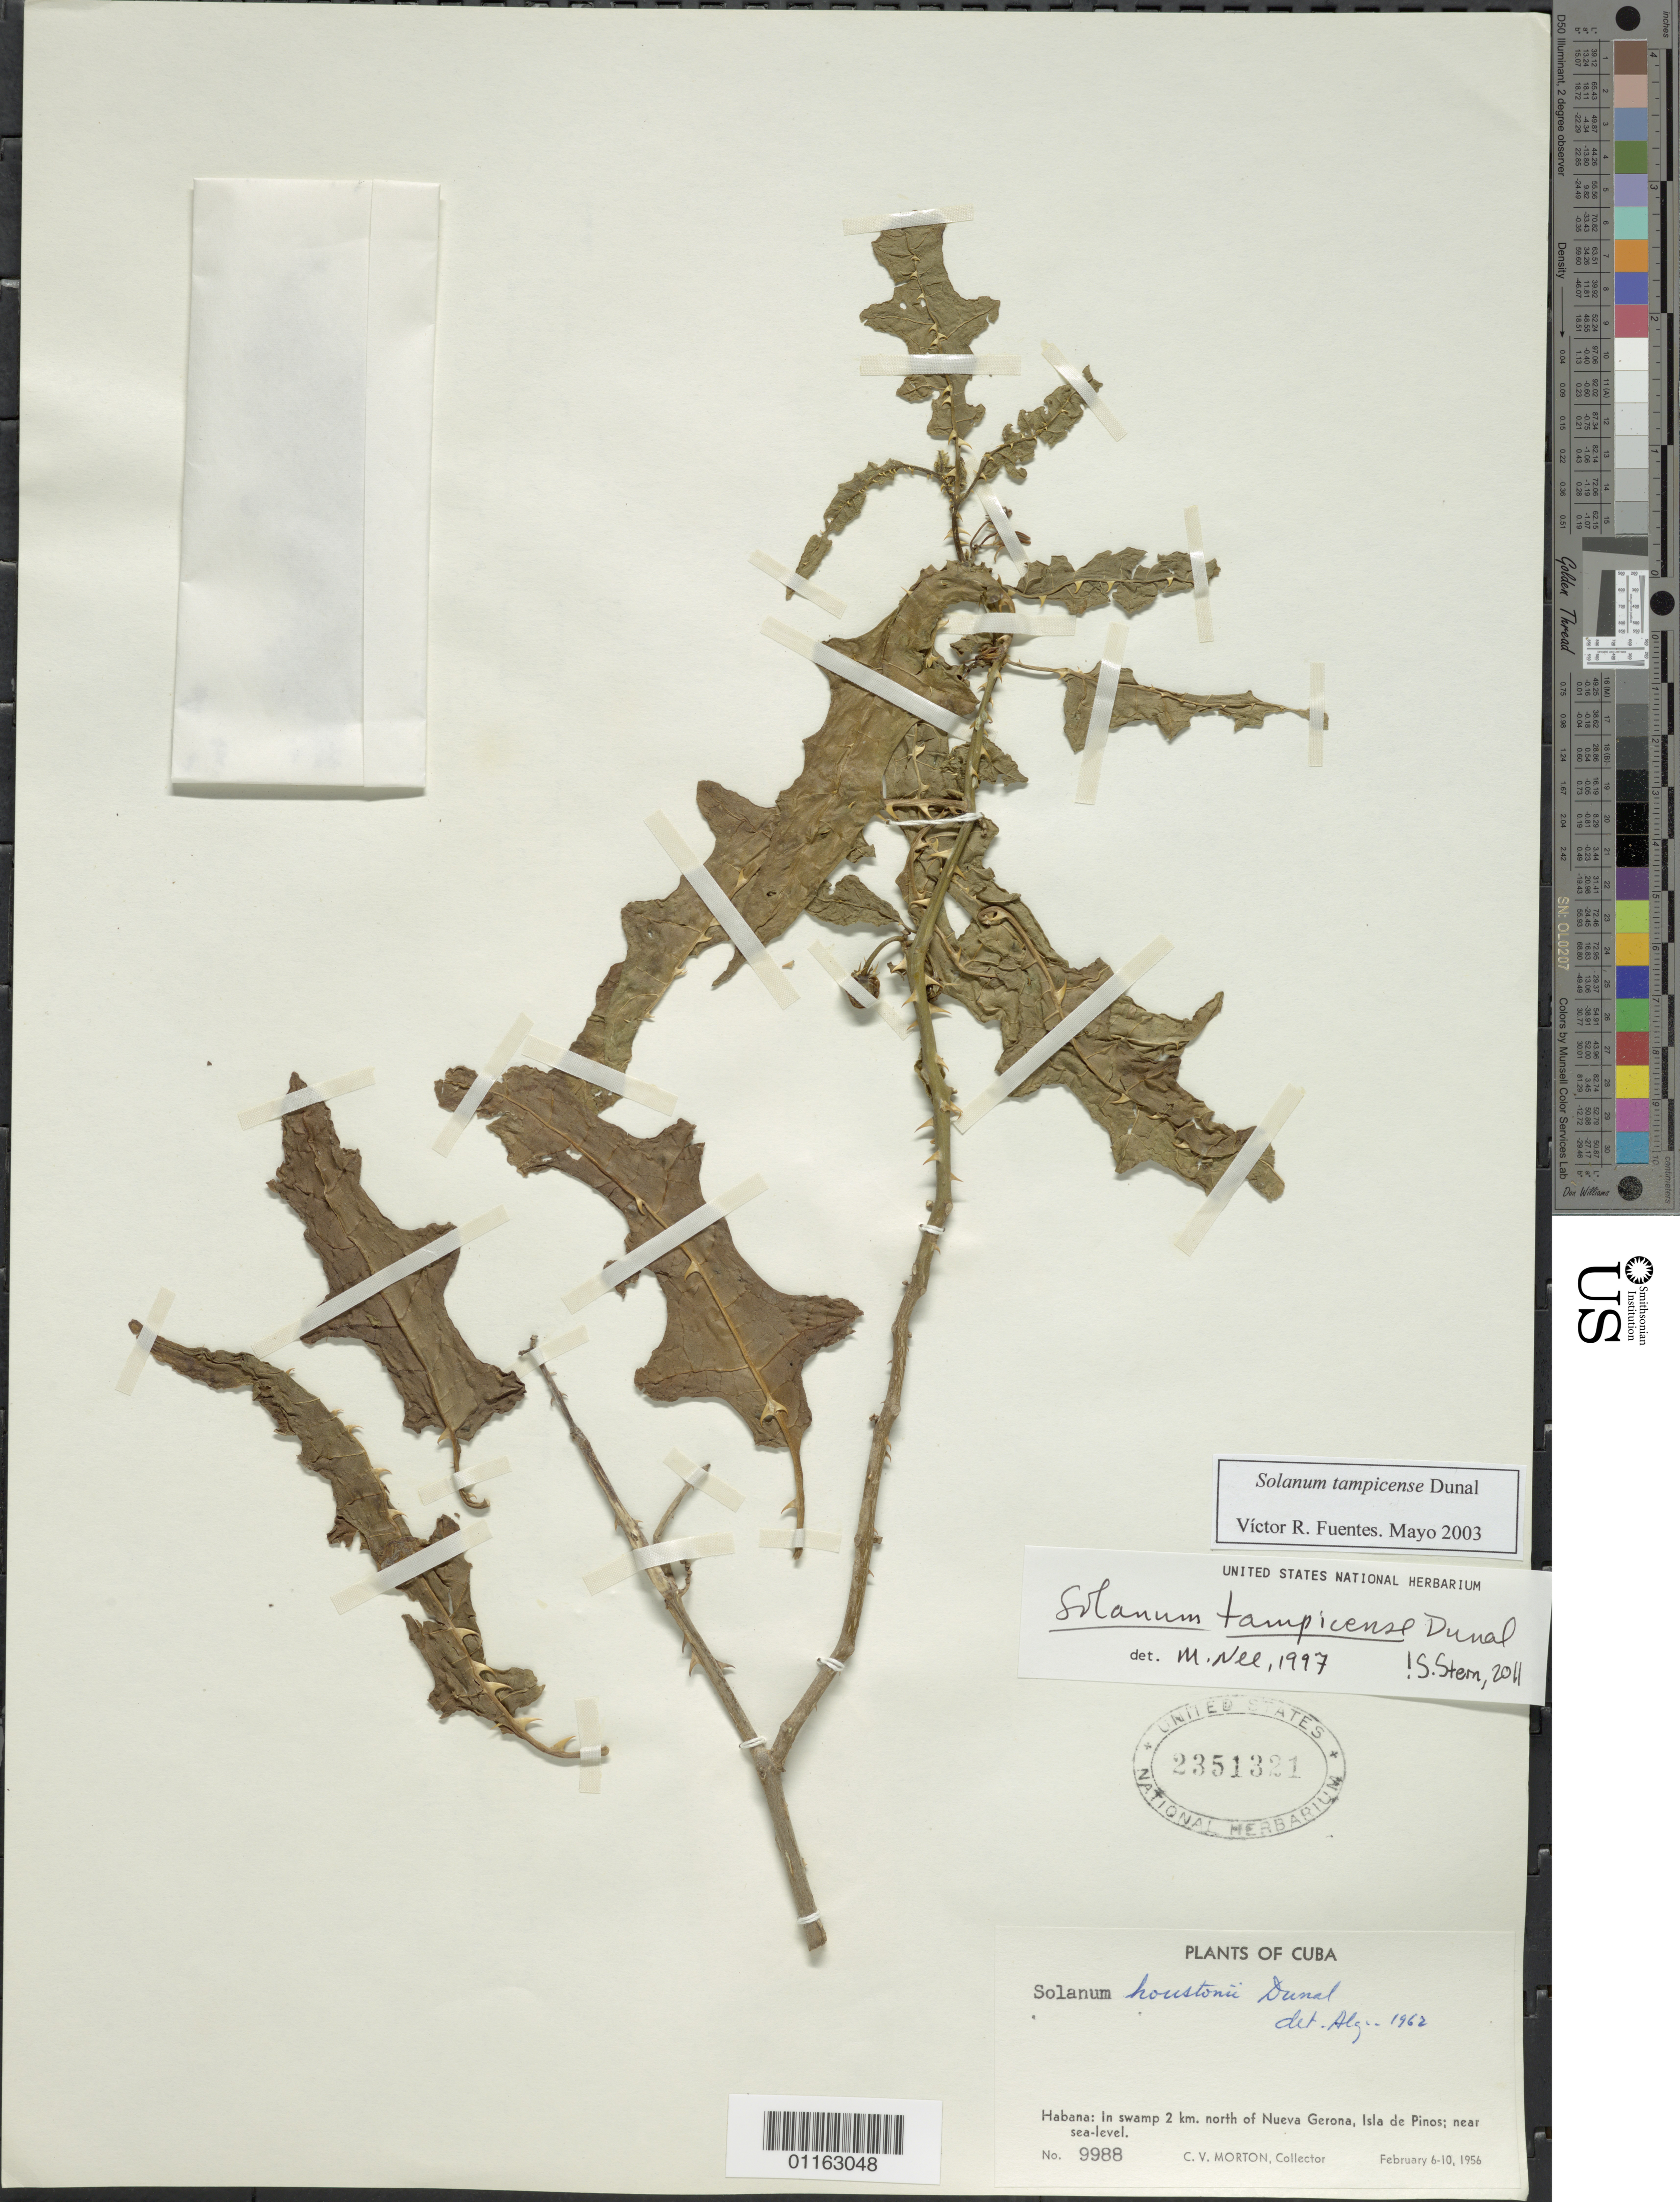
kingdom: Plantae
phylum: Tracheophyta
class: Magnoliopsida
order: Solanales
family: Solanaceae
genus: Solanum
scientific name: Solanum tampicense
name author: Dunal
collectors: C. V. Morton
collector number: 9988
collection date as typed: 06 Feb 1956 to 10 Feb 1956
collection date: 1956-02-06/1956-02-10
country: Cuba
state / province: Isla de la Juventud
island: Isla de la Juventud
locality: Habana: in Swamp 2 km. N of Nueva Gerona, isla de Pinos, near sea-level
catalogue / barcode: US 2351321